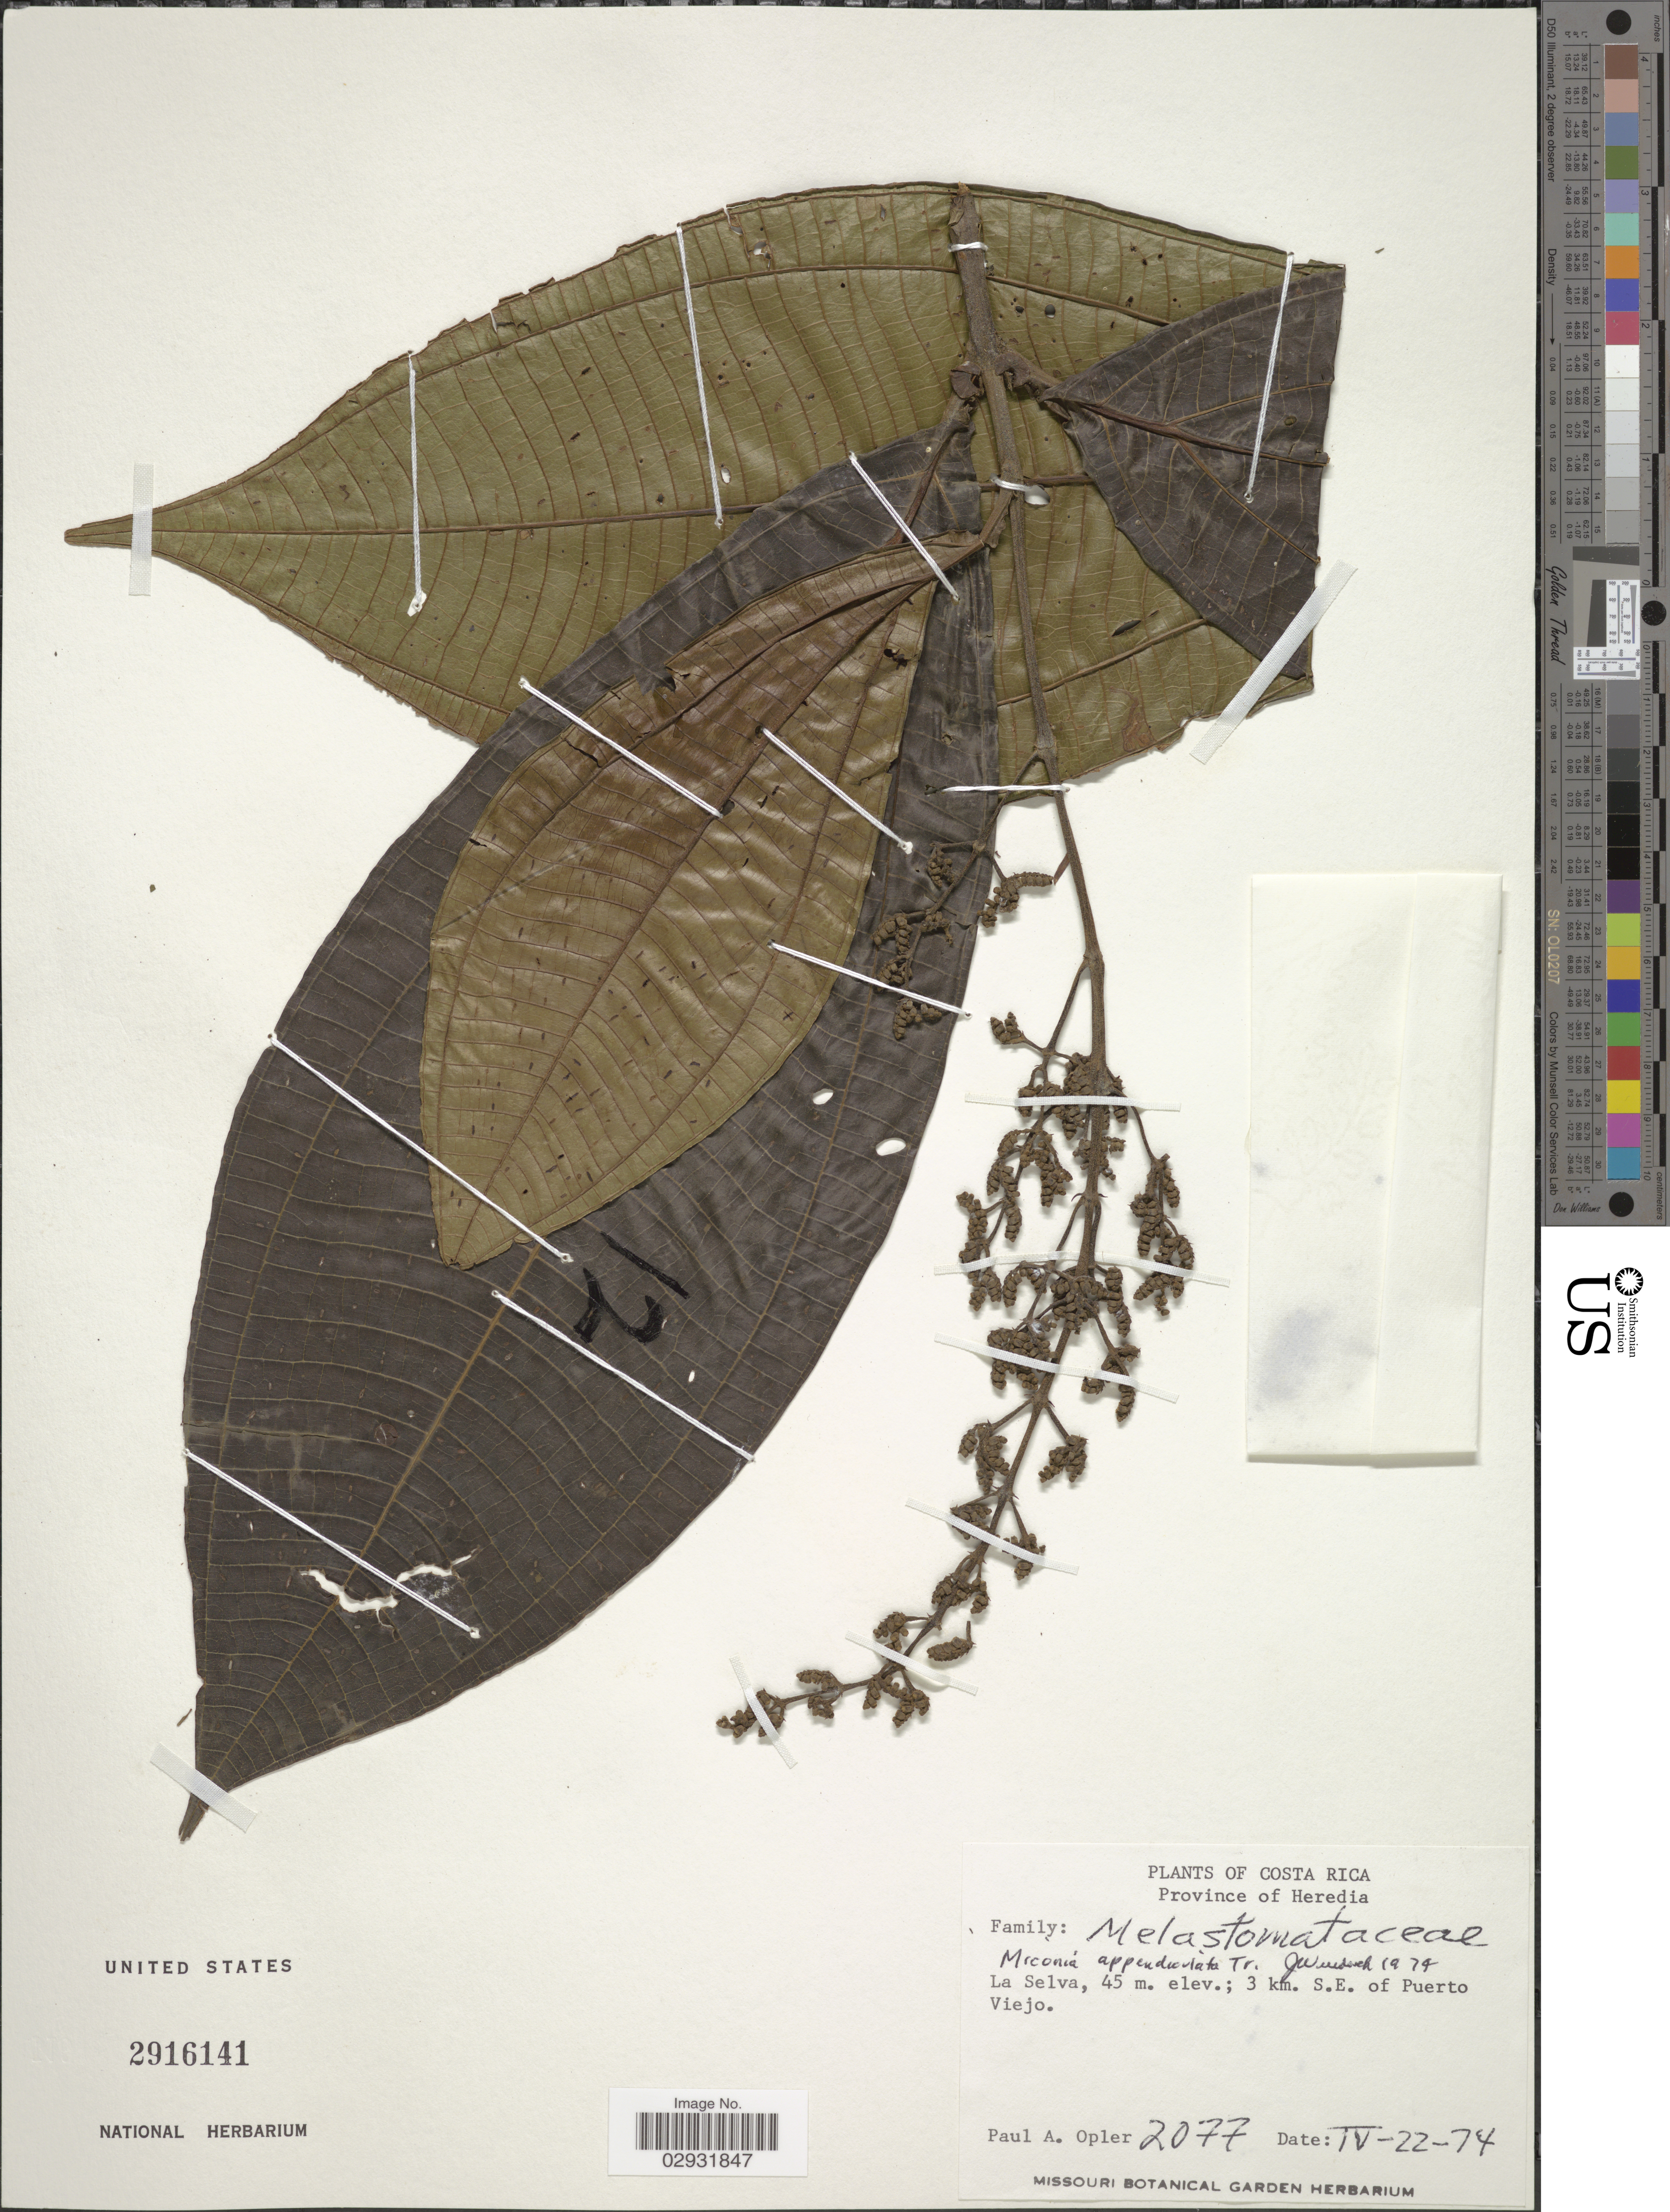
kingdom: Plantae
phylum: Tracheophyta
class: Magnoliopsida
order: Myrtales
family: Melastomataceae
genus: Miconia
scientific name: Miconia appendiculata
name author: Triana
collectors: P. Opler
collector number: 2077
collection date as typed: Transcribed d/m/y: 22/4/74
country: Costa Rica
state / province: Heredia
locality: Province of Heredia. La Selva; 3 km. S.E. of Puerto Viejo.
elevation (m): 45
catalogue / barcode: US 2916141